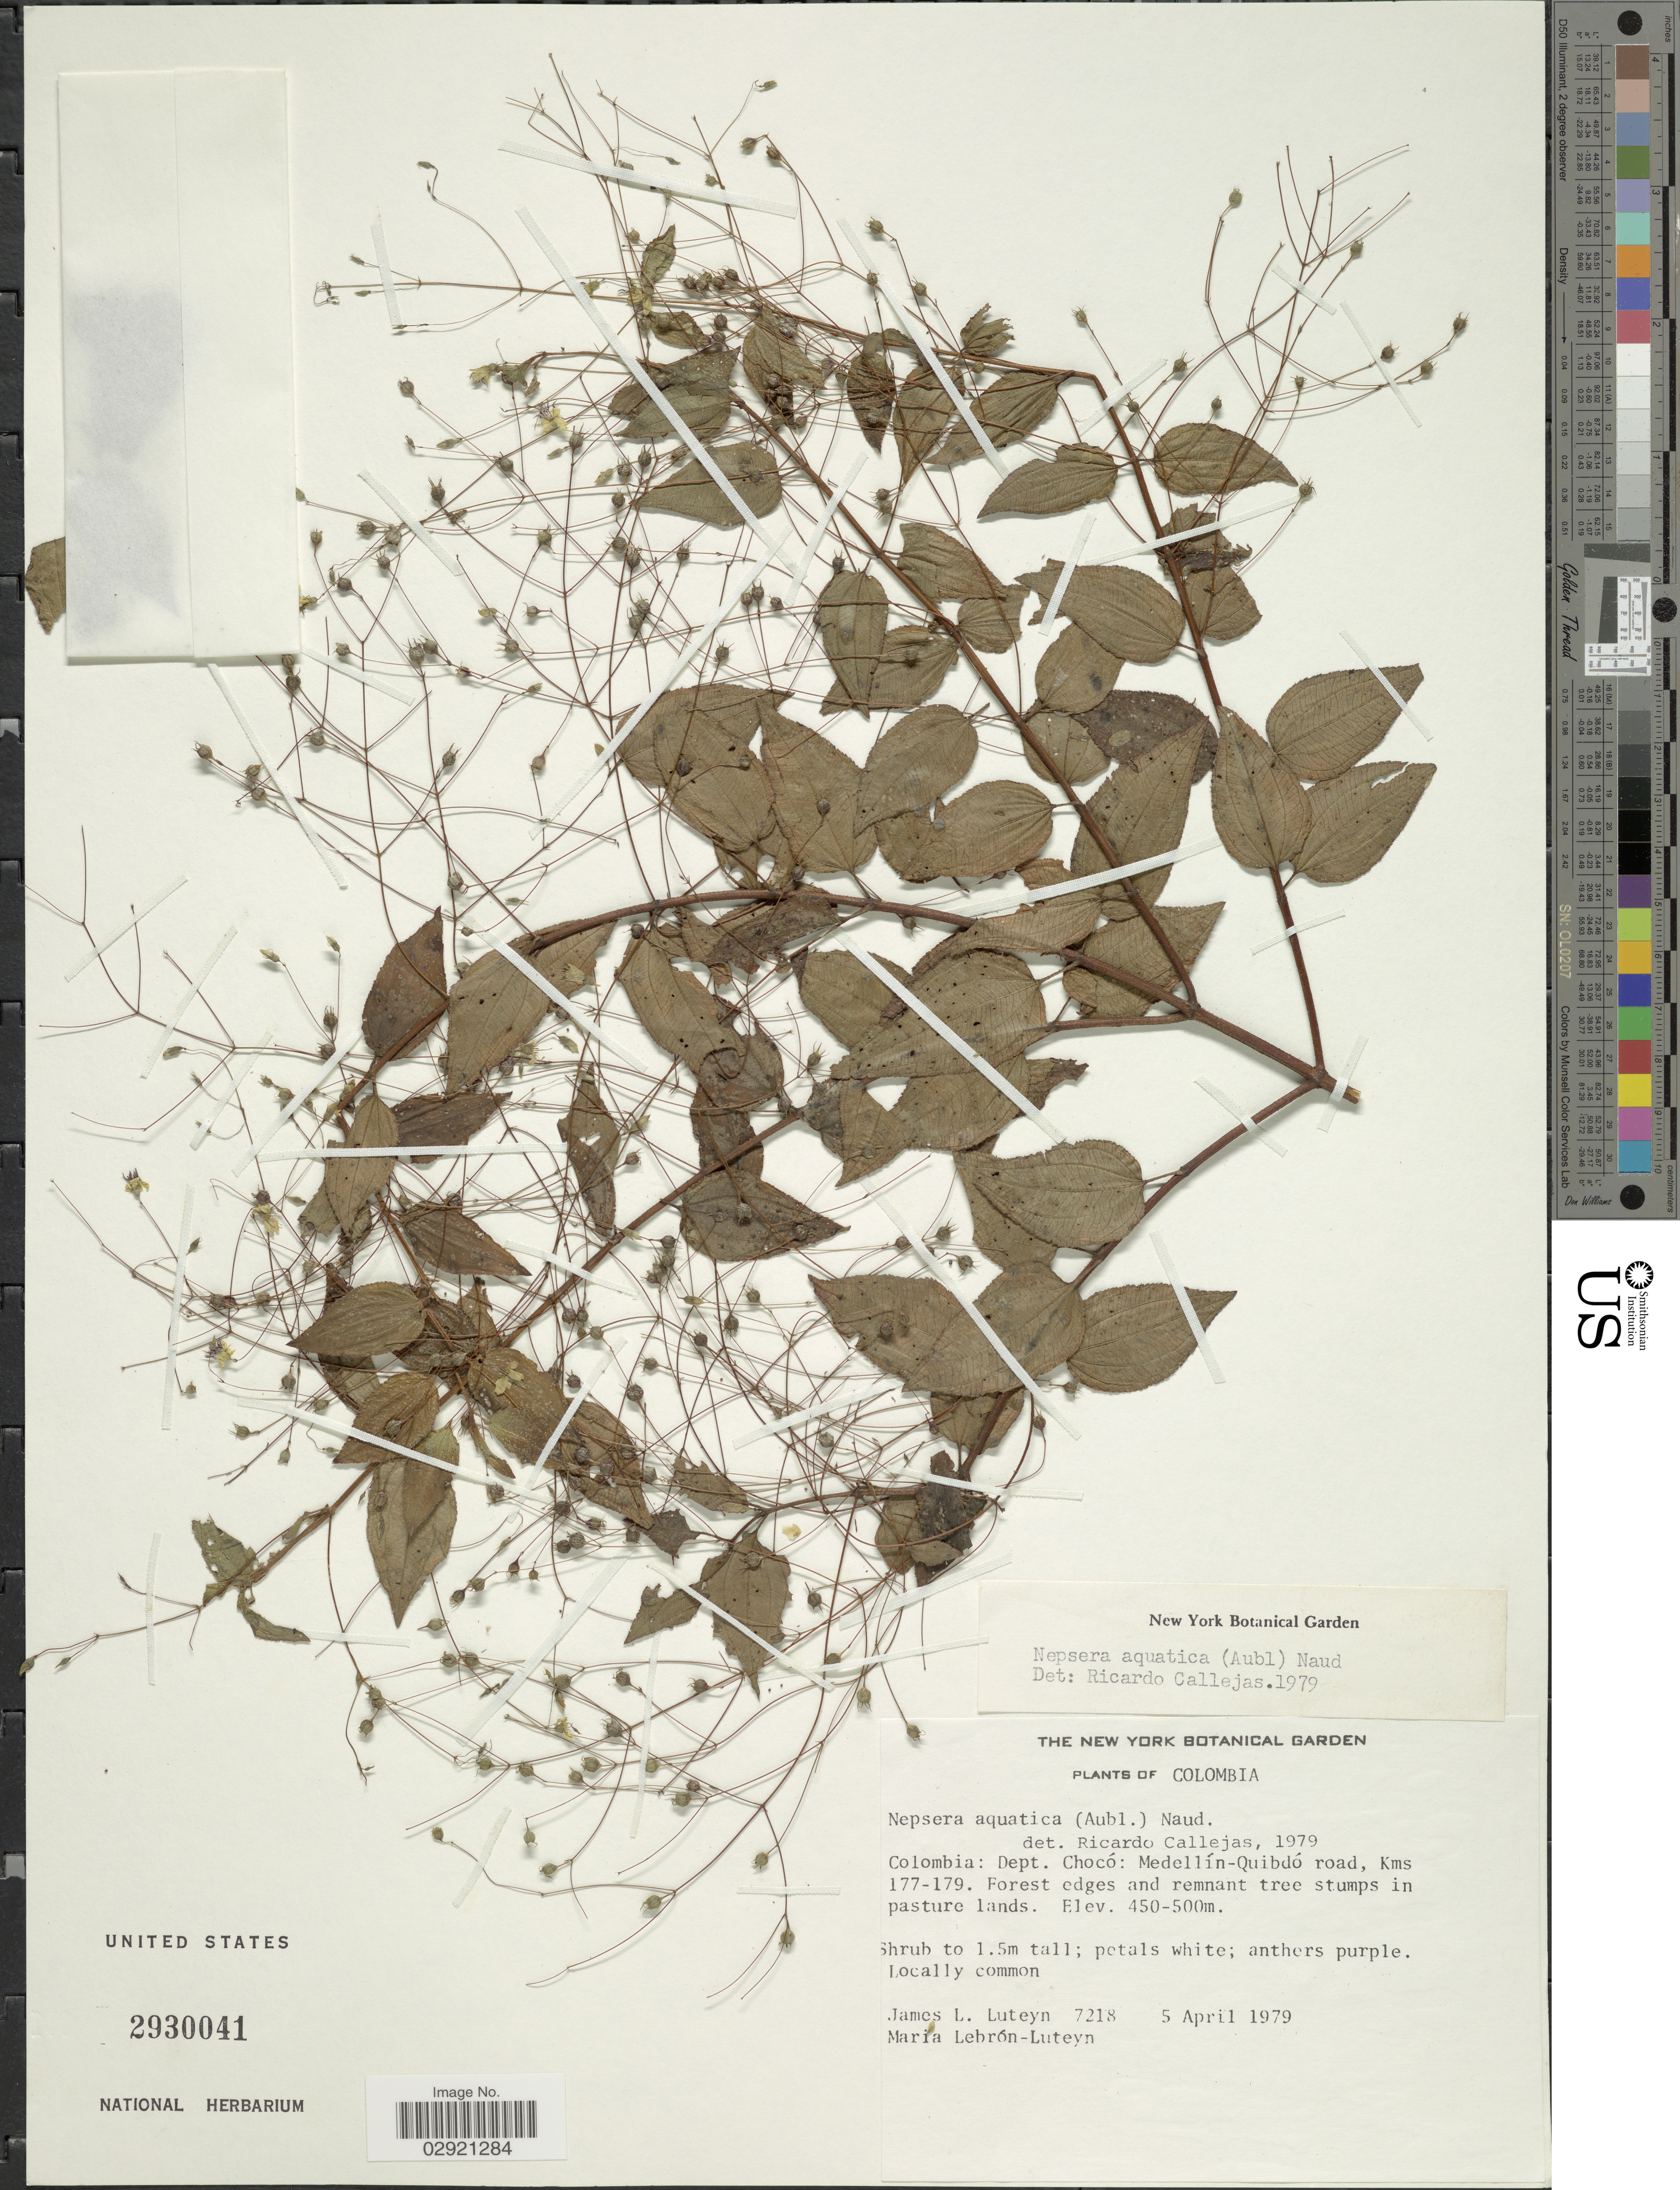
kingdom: Plantae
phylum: Tracheophyta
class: Magnoliopsida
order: Myrtales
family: Melastomataceae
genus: Nepsera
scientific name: Nepsera aquatica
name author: (Aubl.) Naudin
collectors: J. L. Luteyn & M. L. Lebrón-Luteyn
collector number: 7218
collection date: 1979-04-05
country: Colombia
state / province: Chocó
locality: Dept. Chocó: Medellín-Quibdó road, Kms 177-179.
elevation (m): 450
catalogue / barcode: US 2930041